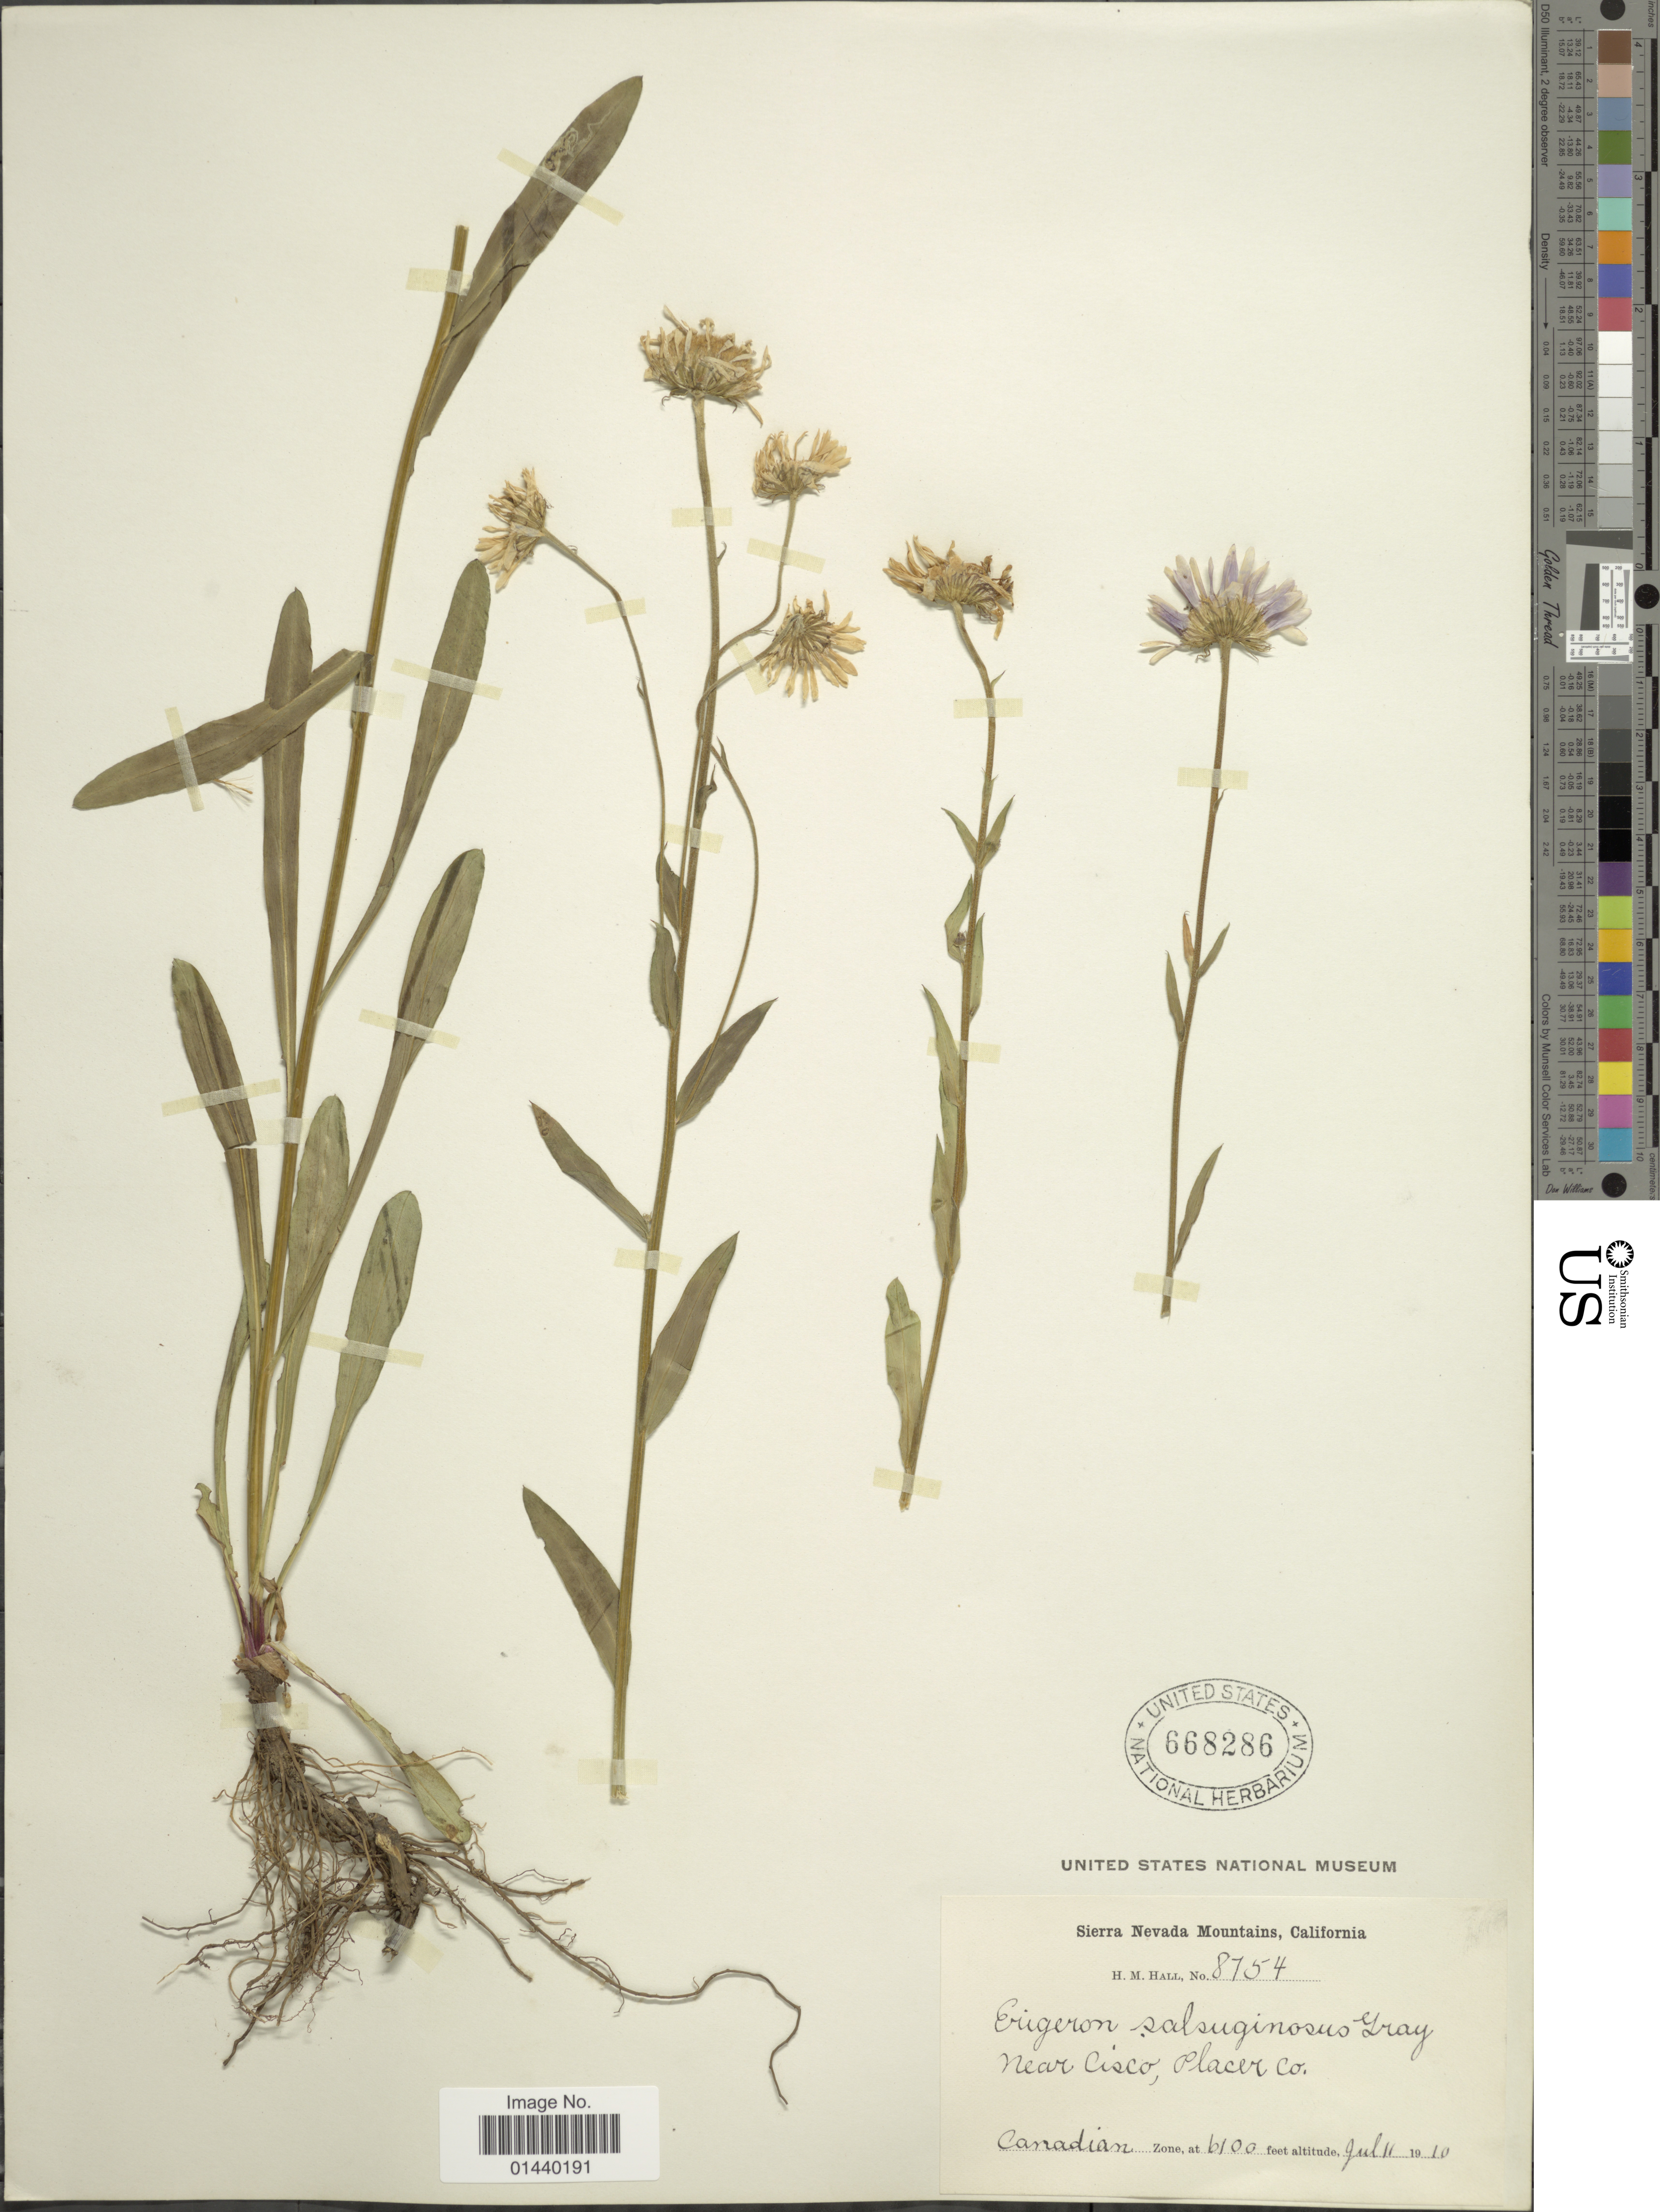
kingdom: Plantae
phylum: Tracheophyta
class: Magnoliopsida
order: Asterales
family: Asteraceae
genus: Erigeron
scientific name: Erigeron salsuginosus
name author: (Richardson ex R. Br.) A. Gray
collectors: H. M. Hall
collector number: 8754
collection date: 1910-07-11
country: United States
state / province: California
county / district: Placer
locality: Sierra Nevada Mountains. Near Cisco, Placer Co.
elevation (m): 1859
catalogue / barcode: US 668286